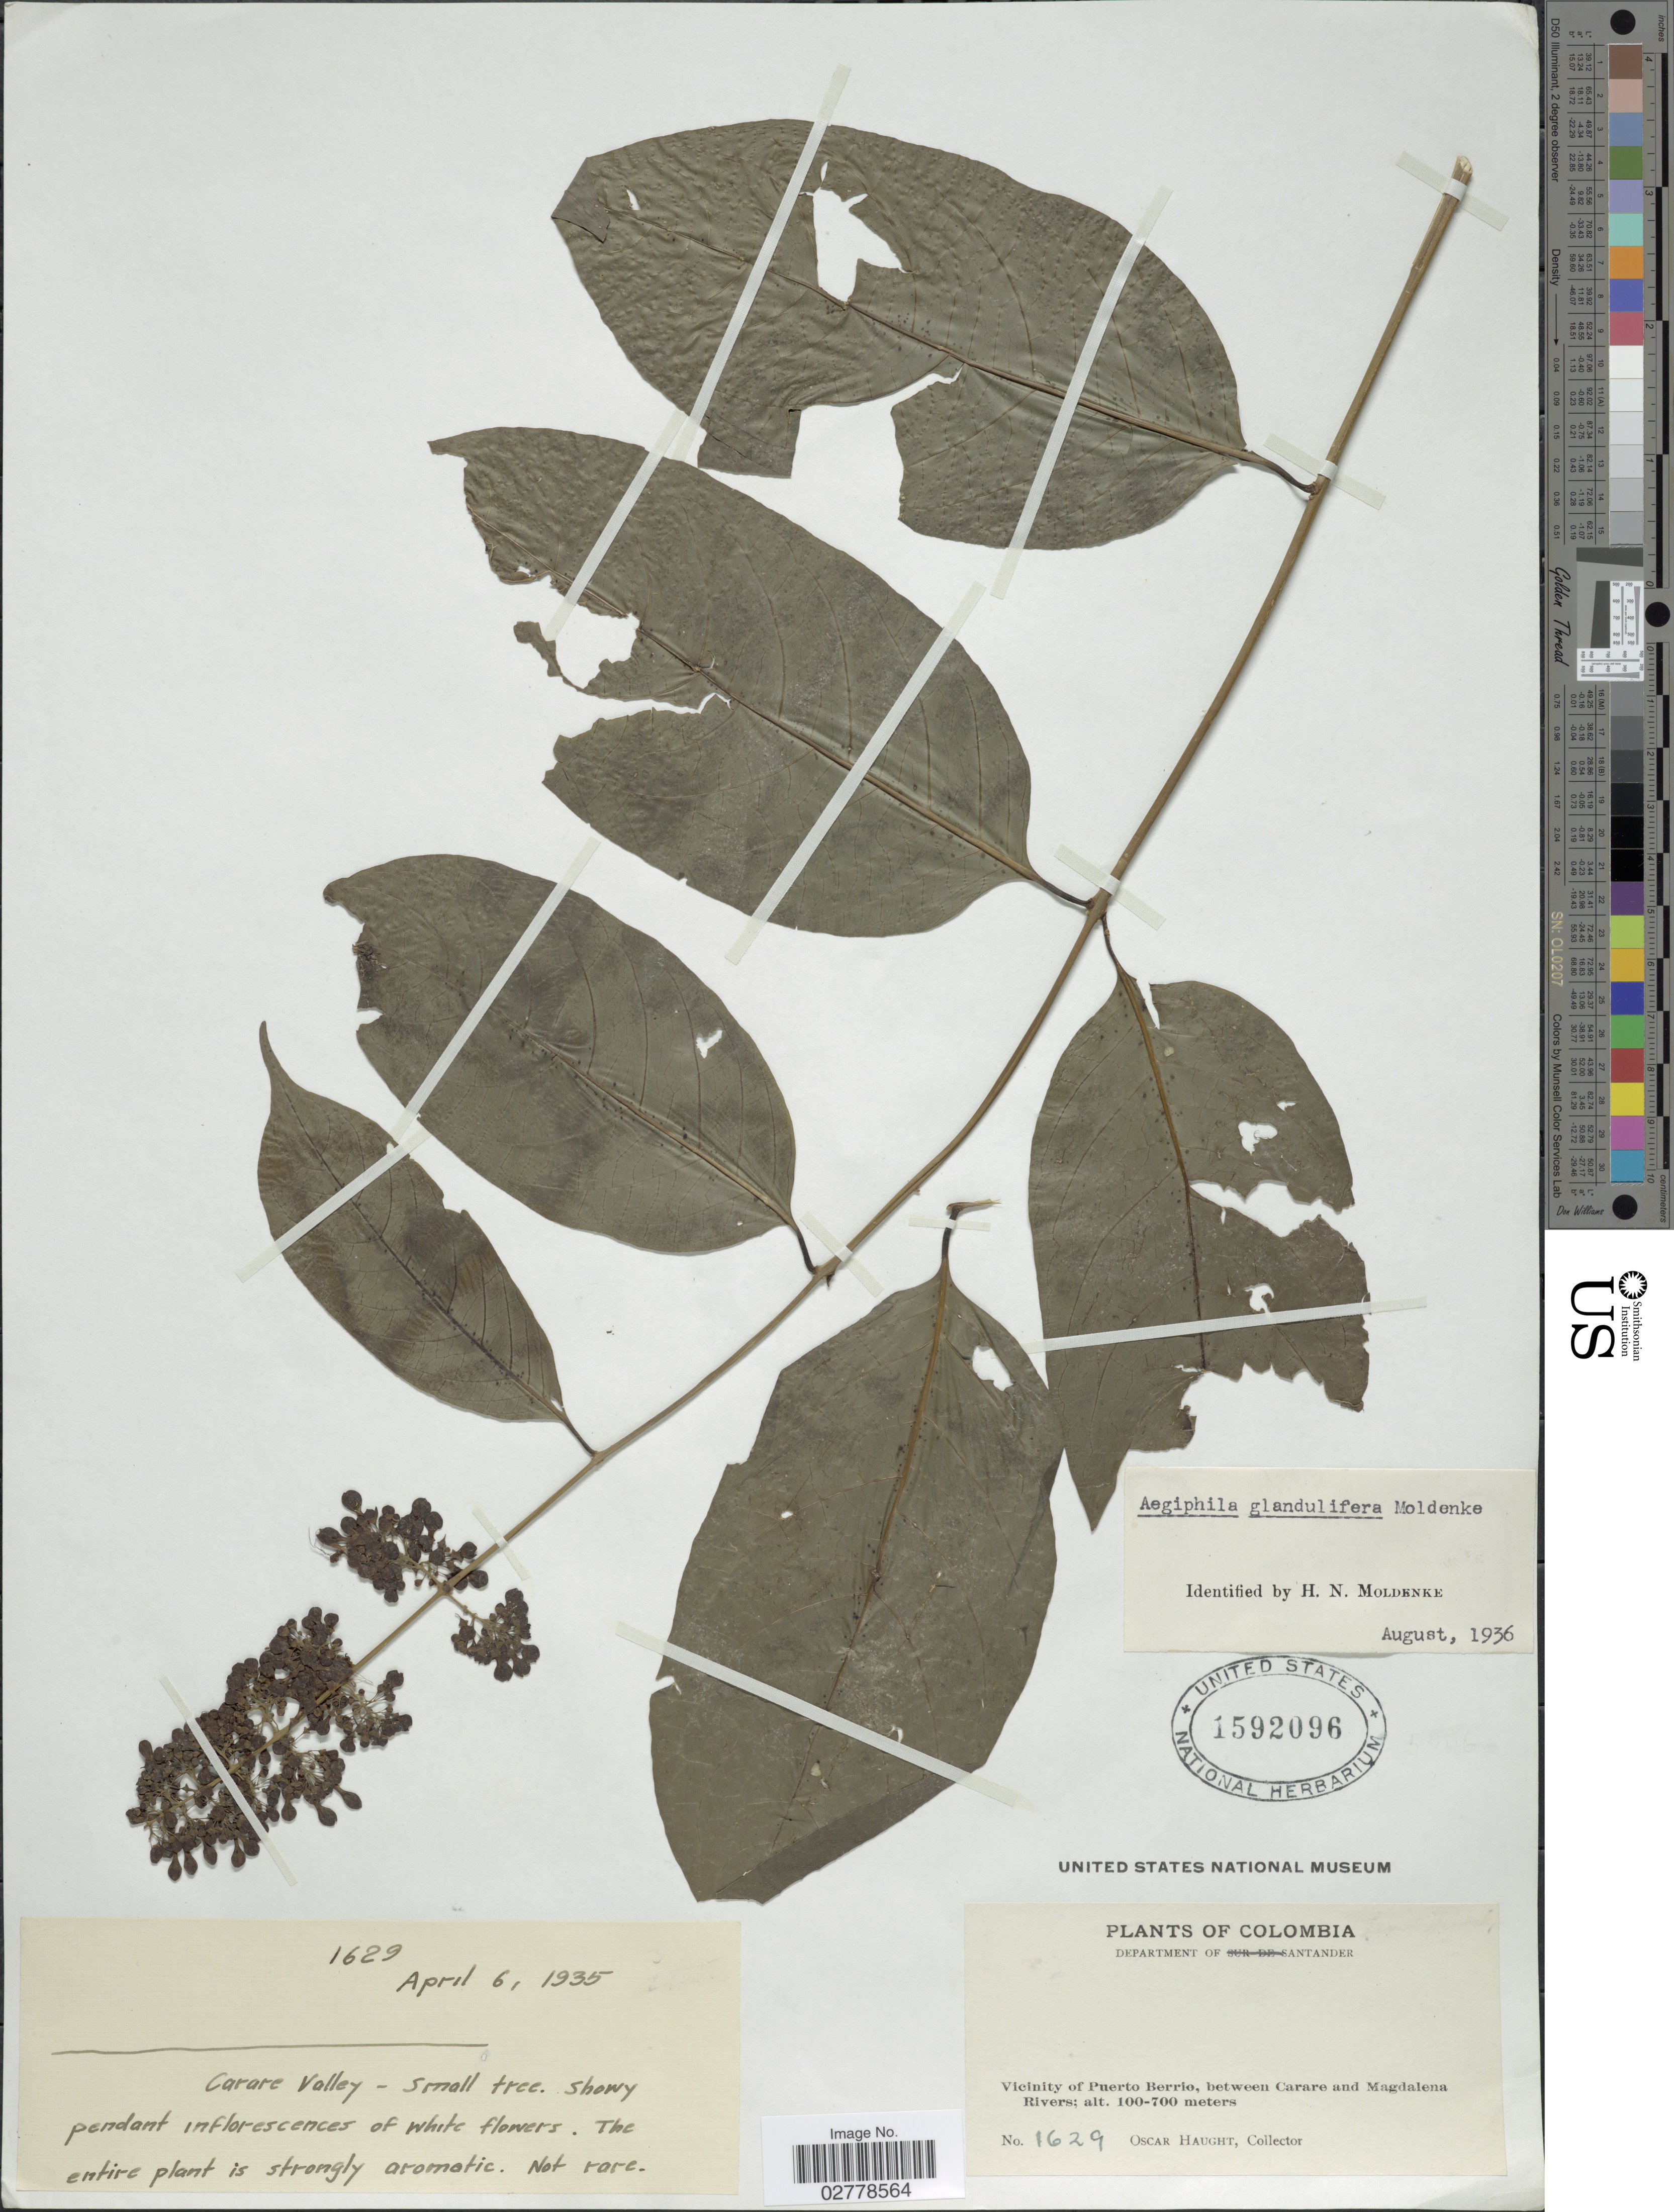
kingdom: Plantae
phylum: Tracheophyta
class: Magnoliopsida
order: Lamiales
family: Lamiaceae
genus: Aegiphila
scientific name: Aegiphila glandulifera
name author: Moldenke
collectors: O. L. Haught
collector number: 1629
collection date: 1935-04-06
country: Colombia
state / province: Santander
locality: Department of Santander. Vicinity of Puerto Berrio, between Carare and Magdalena Rivers. Carare Valley.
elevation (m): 100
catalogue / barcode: US 1592096